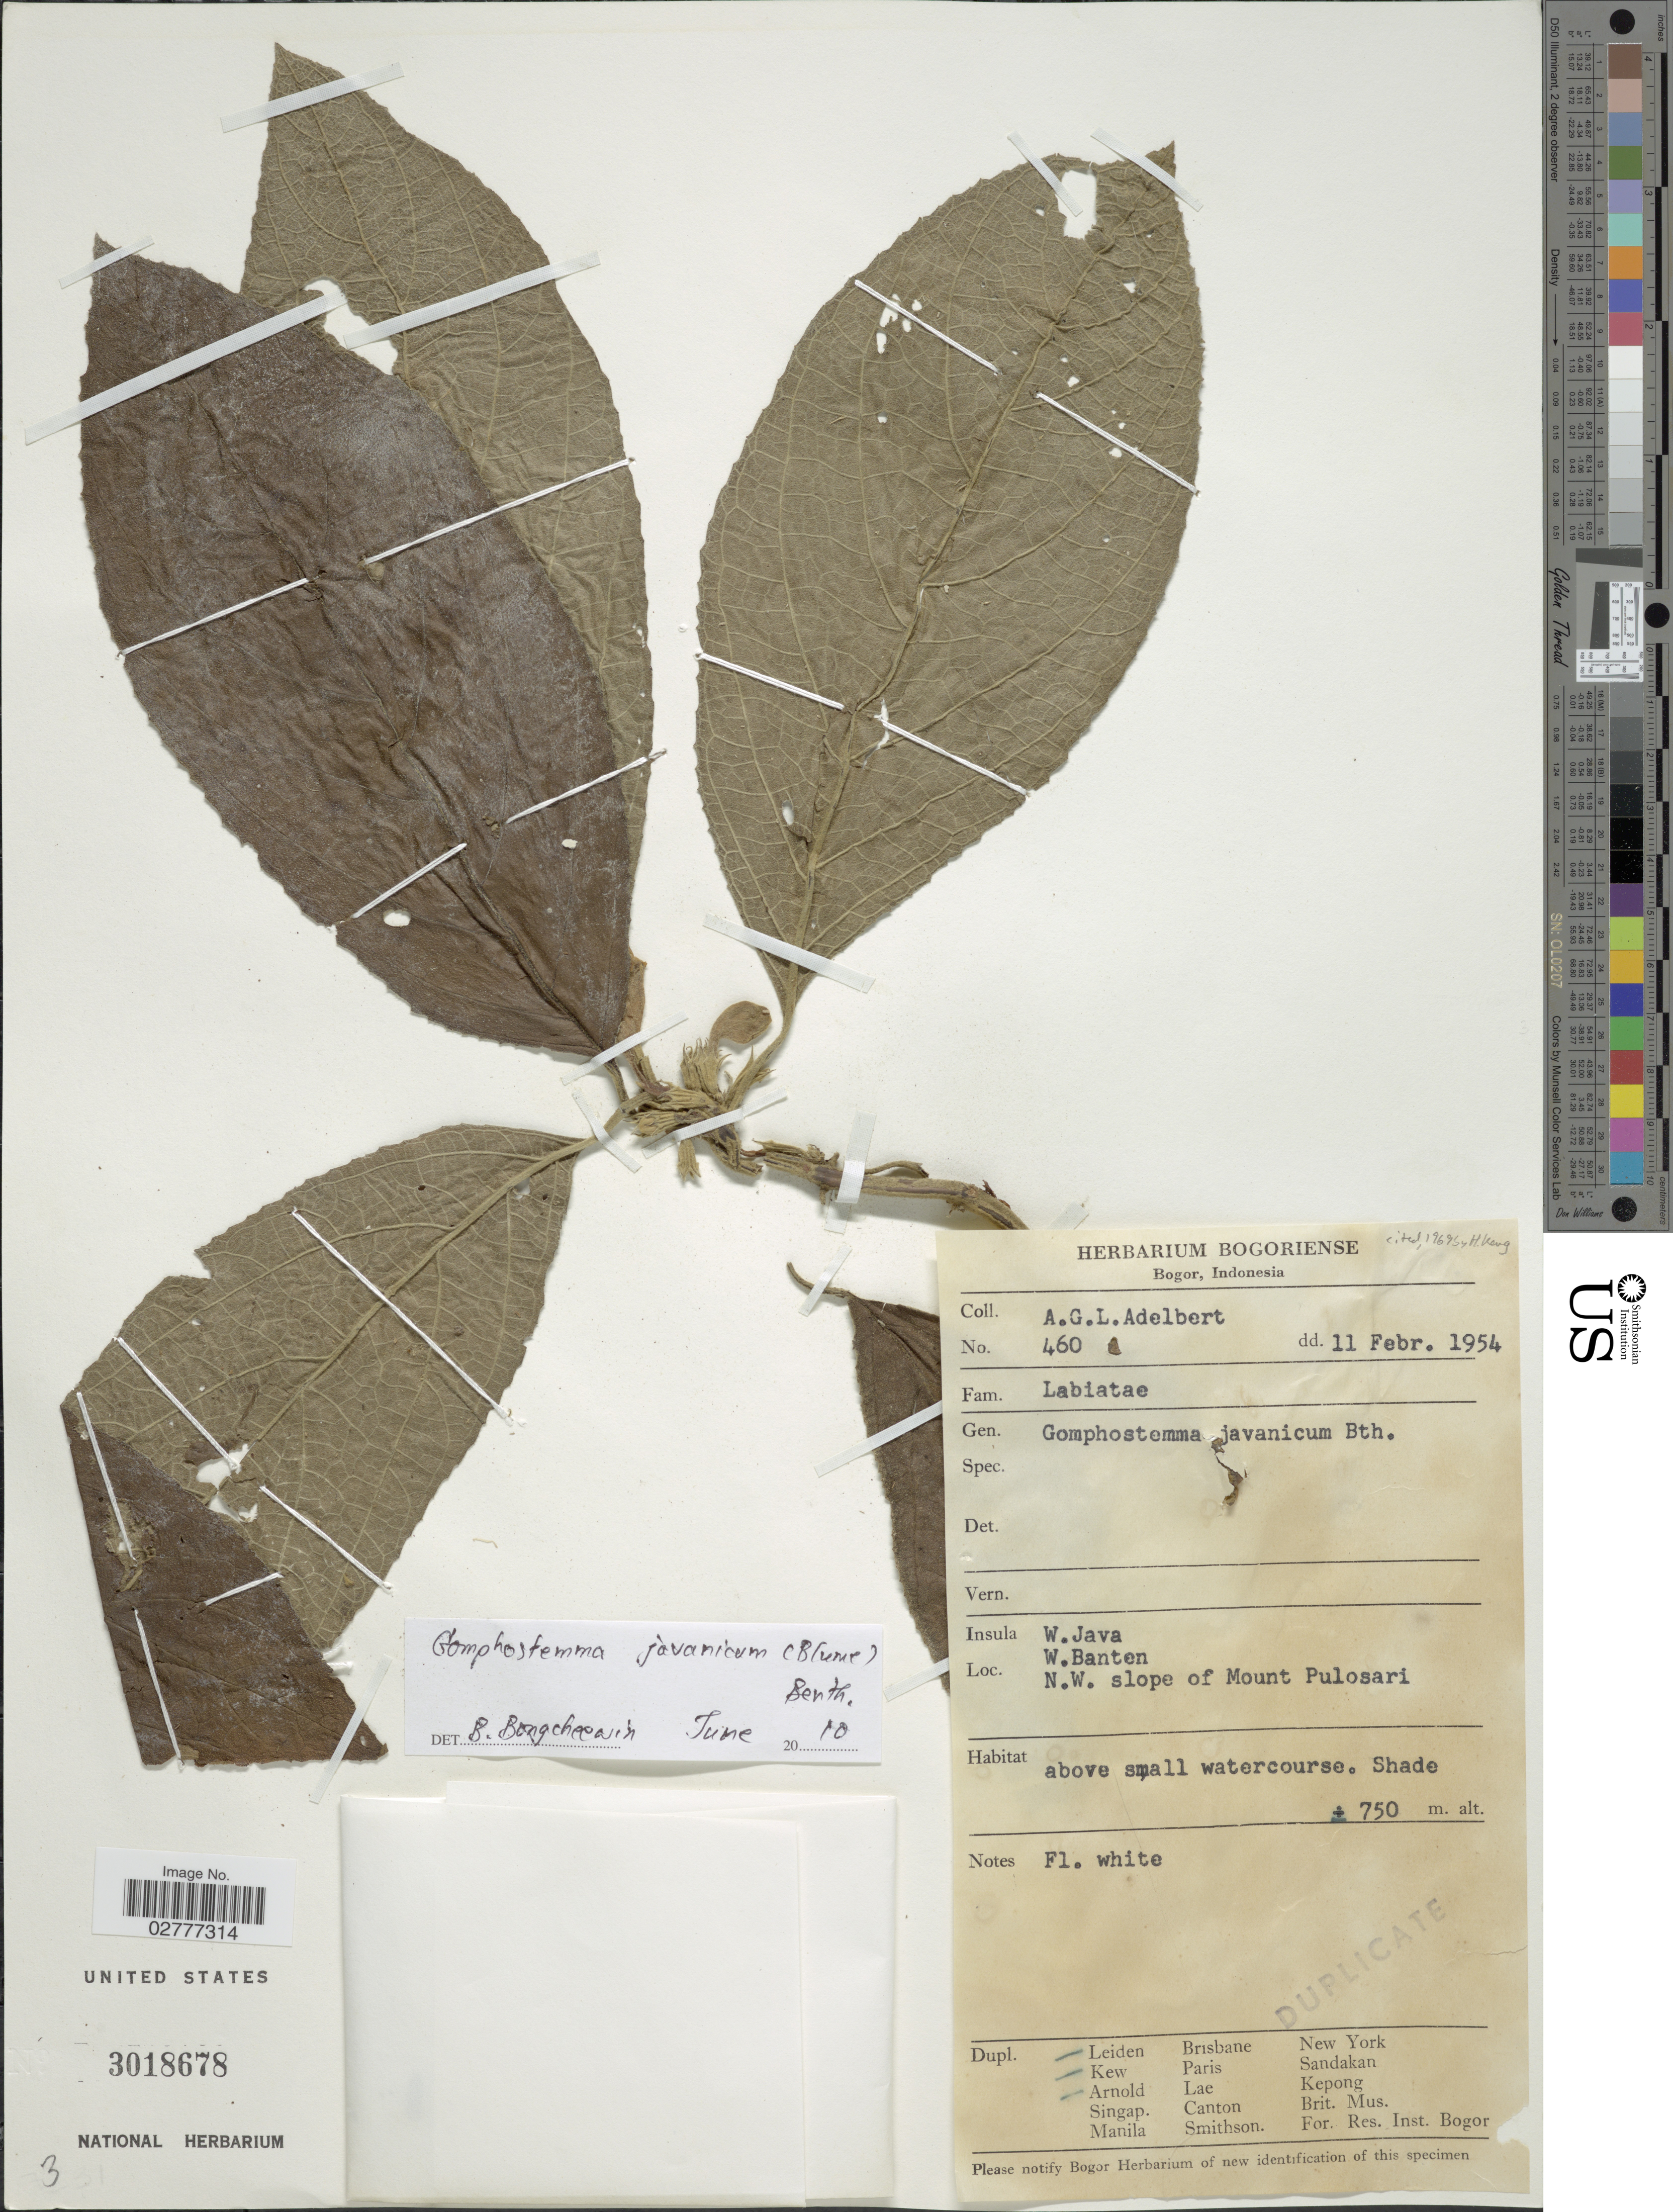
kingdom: Plantae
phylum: Tracheophyta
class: Magnoliopsida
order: Lamiales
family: Lamiaceae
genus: Gomphostemma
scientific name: Gomphostemma javanicum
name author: (Blume) Benth.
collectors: A. G. L. Adelbert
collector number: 460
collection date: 1954-02-11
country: Indonesia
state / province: Java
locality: Insula W. Java, W. Banten, N.W. slope of Mount Pulosari.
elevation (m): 750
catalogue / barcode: US 3018678